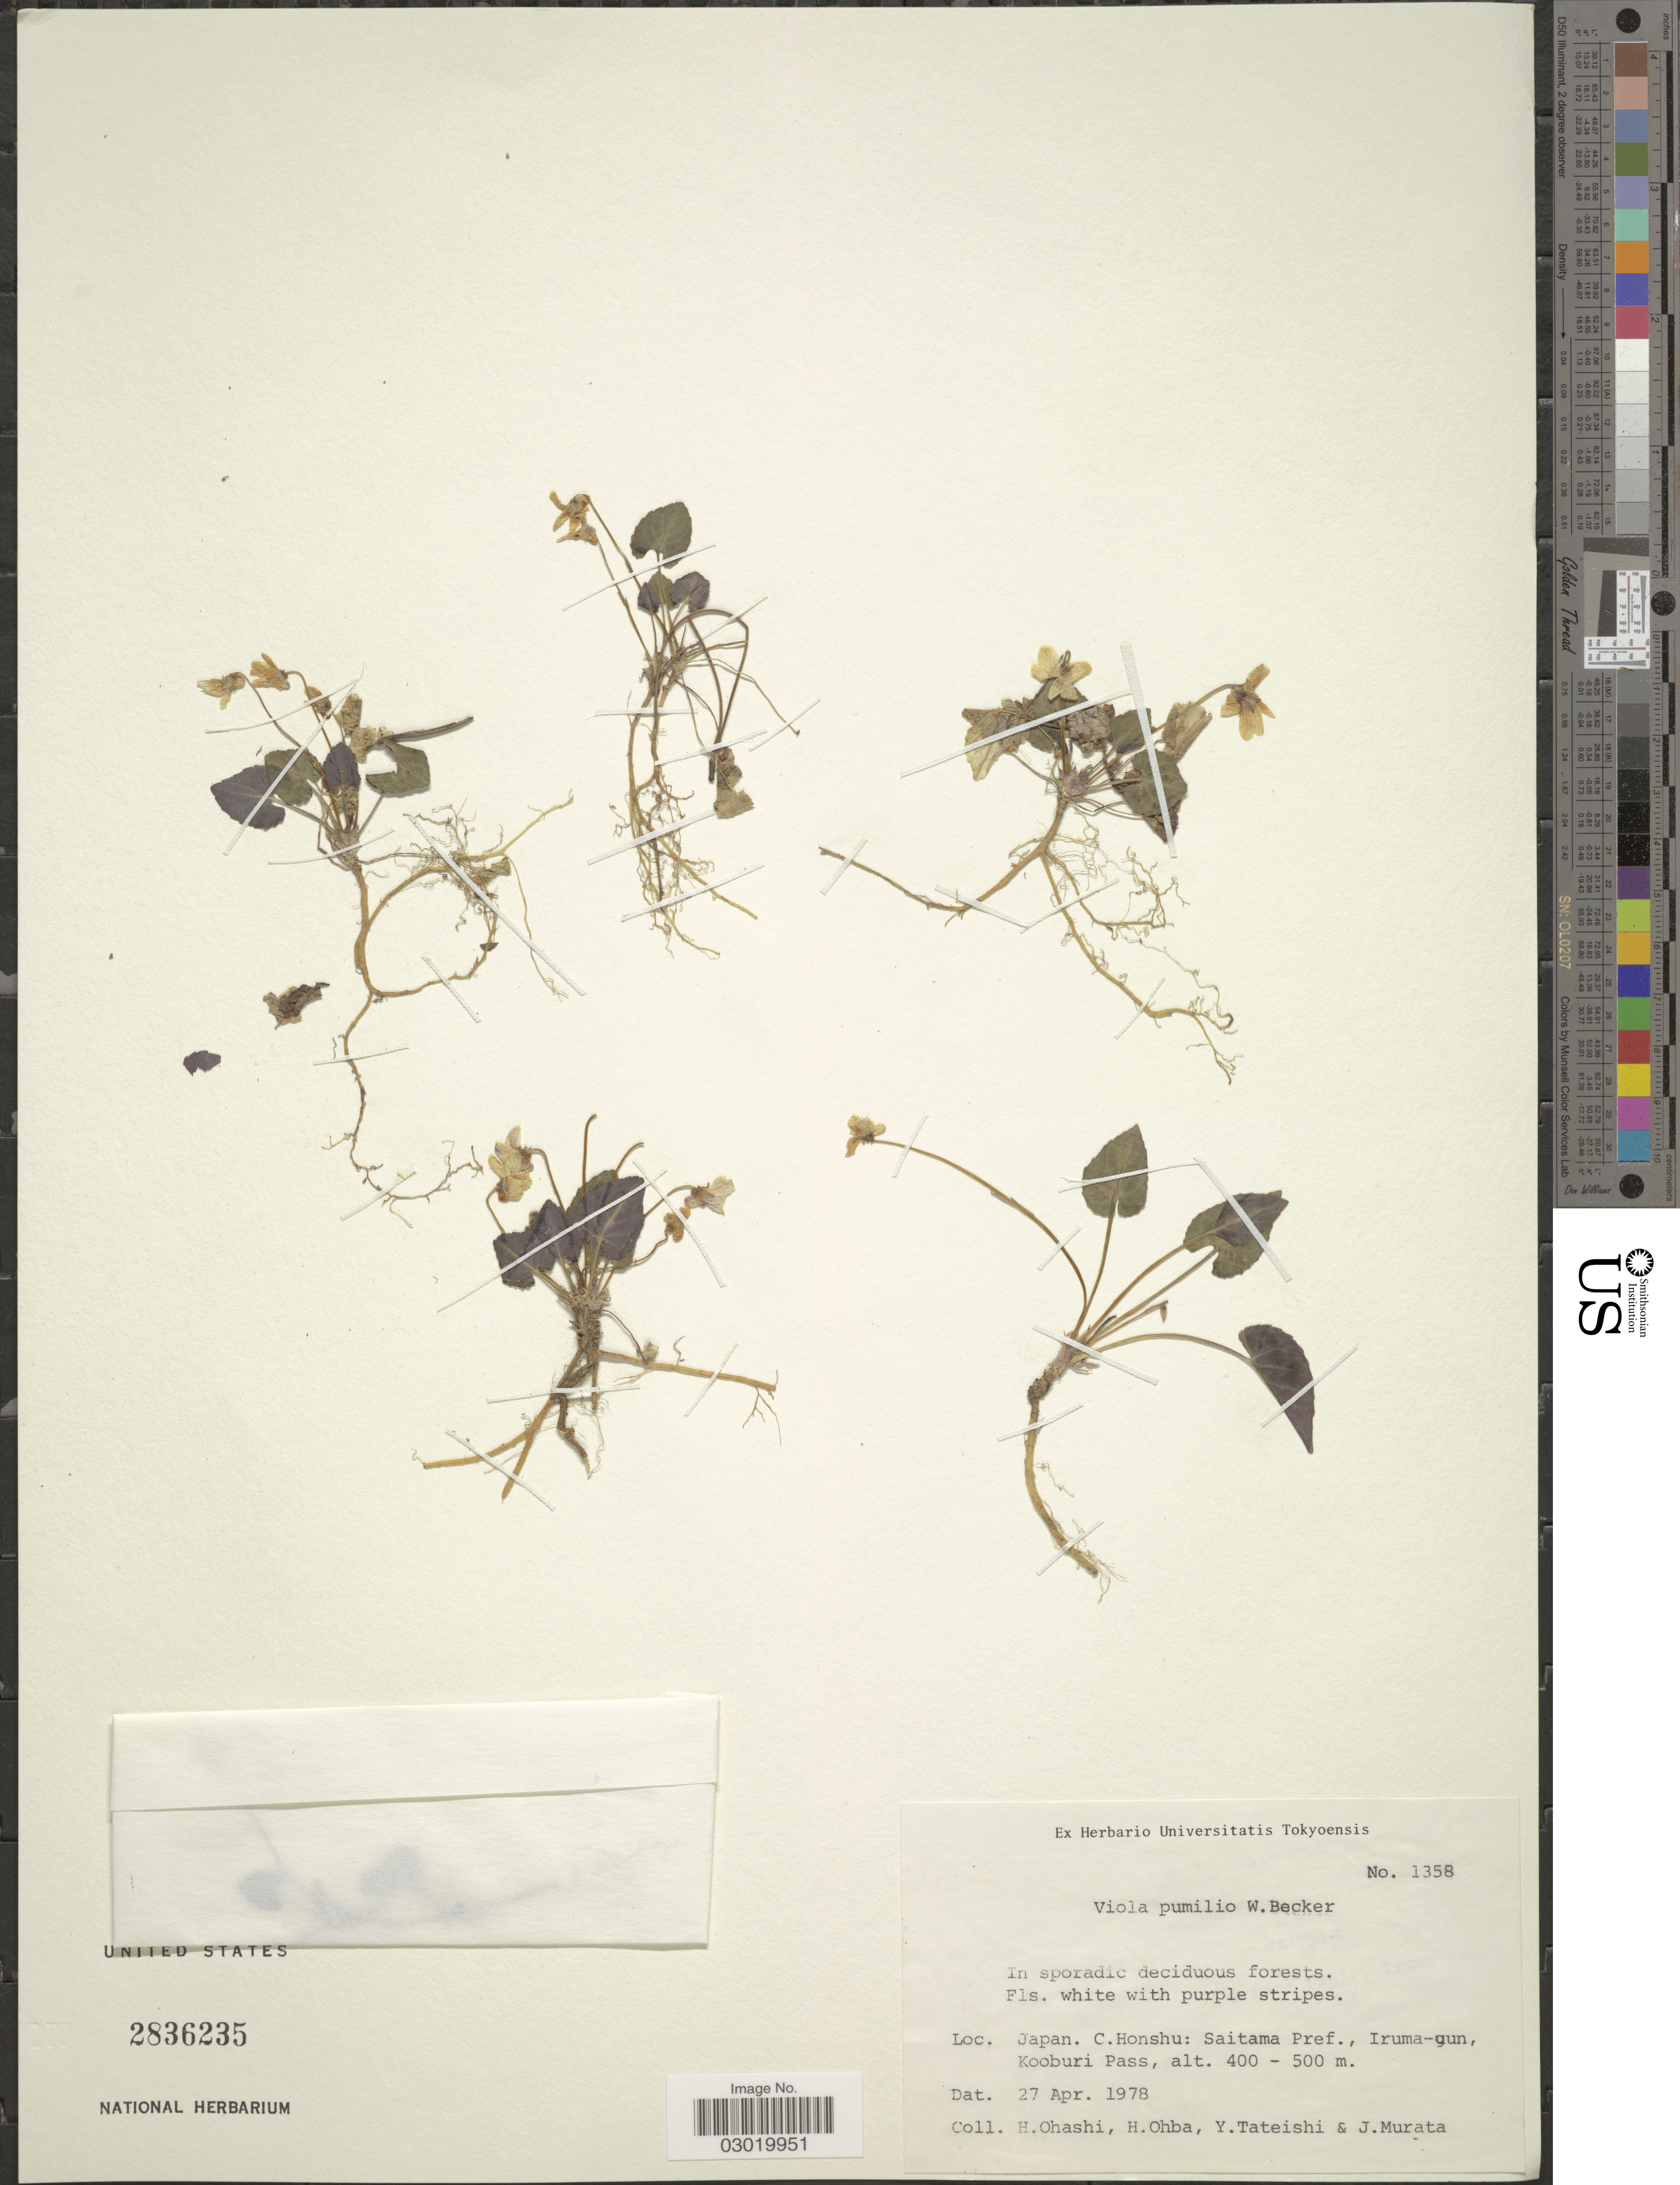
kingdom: Plantae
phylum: Tracheophyta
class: Magnoliopsida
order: Malpighiales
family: Violaceae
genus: Viola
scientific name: Viola pumilio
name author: W. Becker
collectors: H. Ohashi, H. Ohba, Y. Tateishi & J. Murata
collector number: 1358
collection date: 1978-04-27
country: Japan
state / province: Saitama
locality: C. Honshu: Saitama Pref., Iruma-gun, Kooburi Pass.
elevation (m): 400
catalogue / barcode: US 2836235